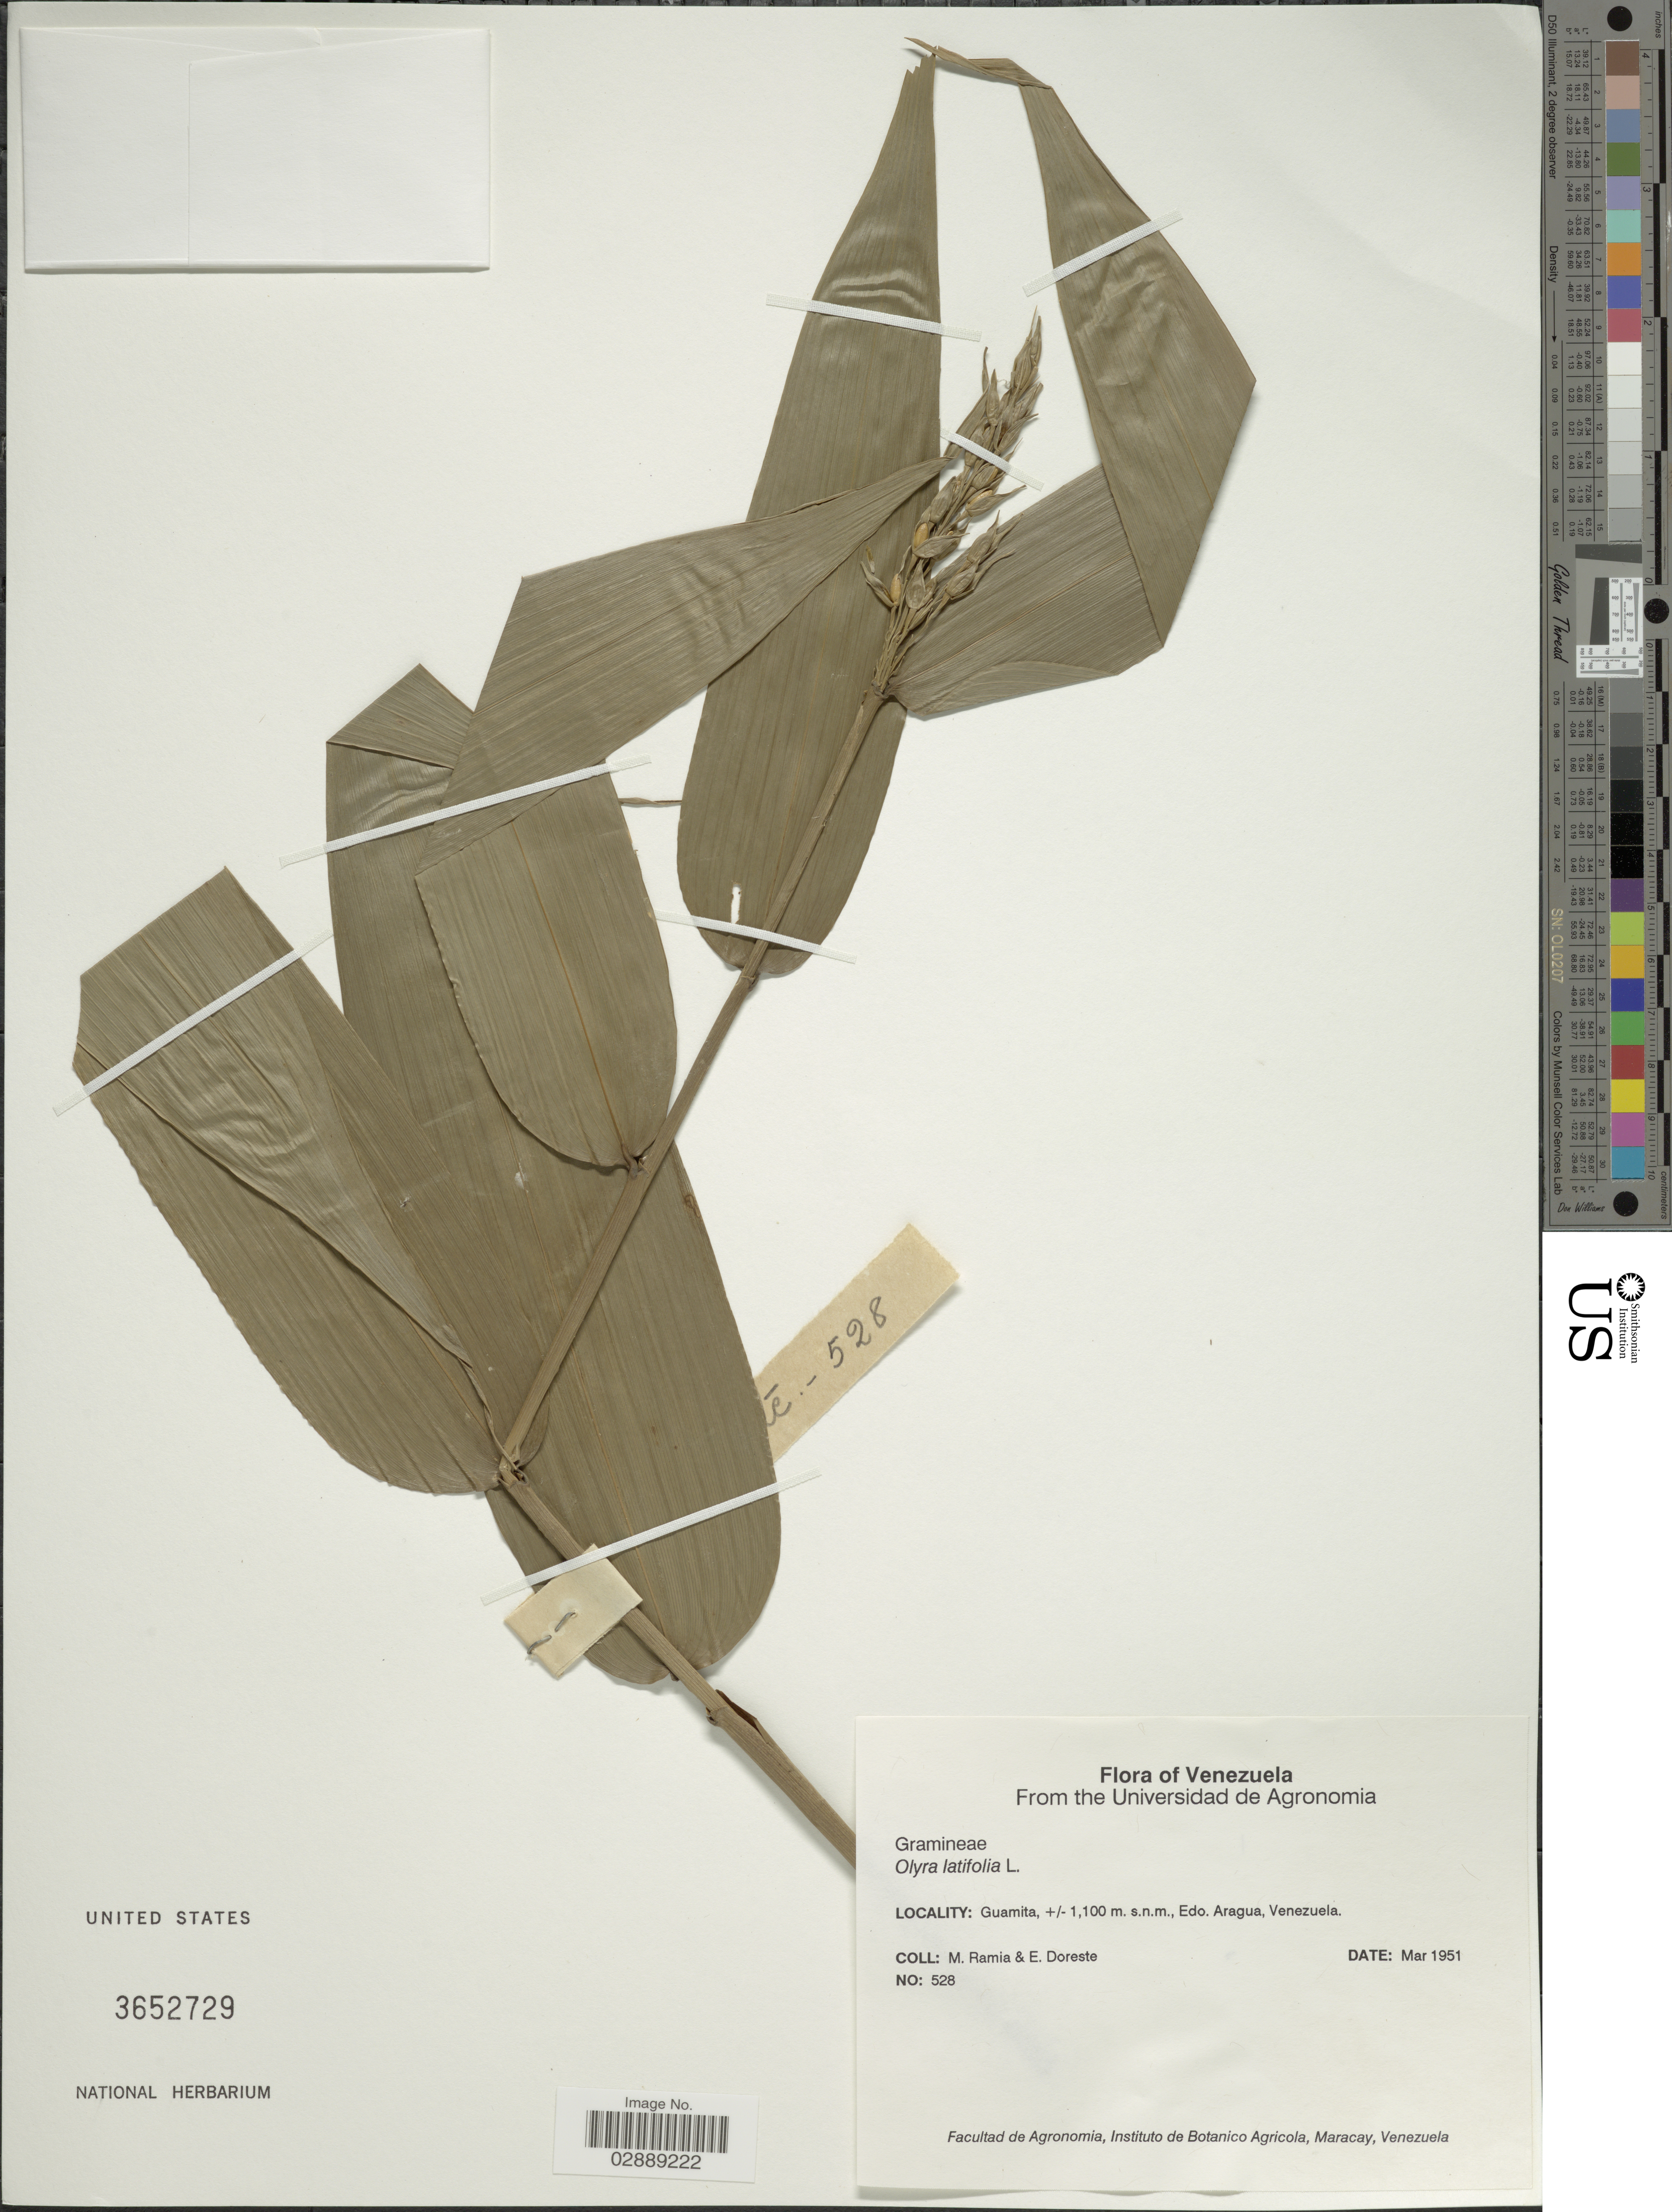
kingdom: Plantae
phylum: Tracheophyta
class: Liliopsida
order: Poales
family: Poaceae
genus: Olyra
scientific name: Olyra latifolia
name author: L.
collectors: M. Ramia & Doreste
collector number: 528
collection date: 1951-03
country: Venezuela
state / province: Aragua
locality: Guamita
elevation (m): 1100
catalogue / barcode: US 3652729